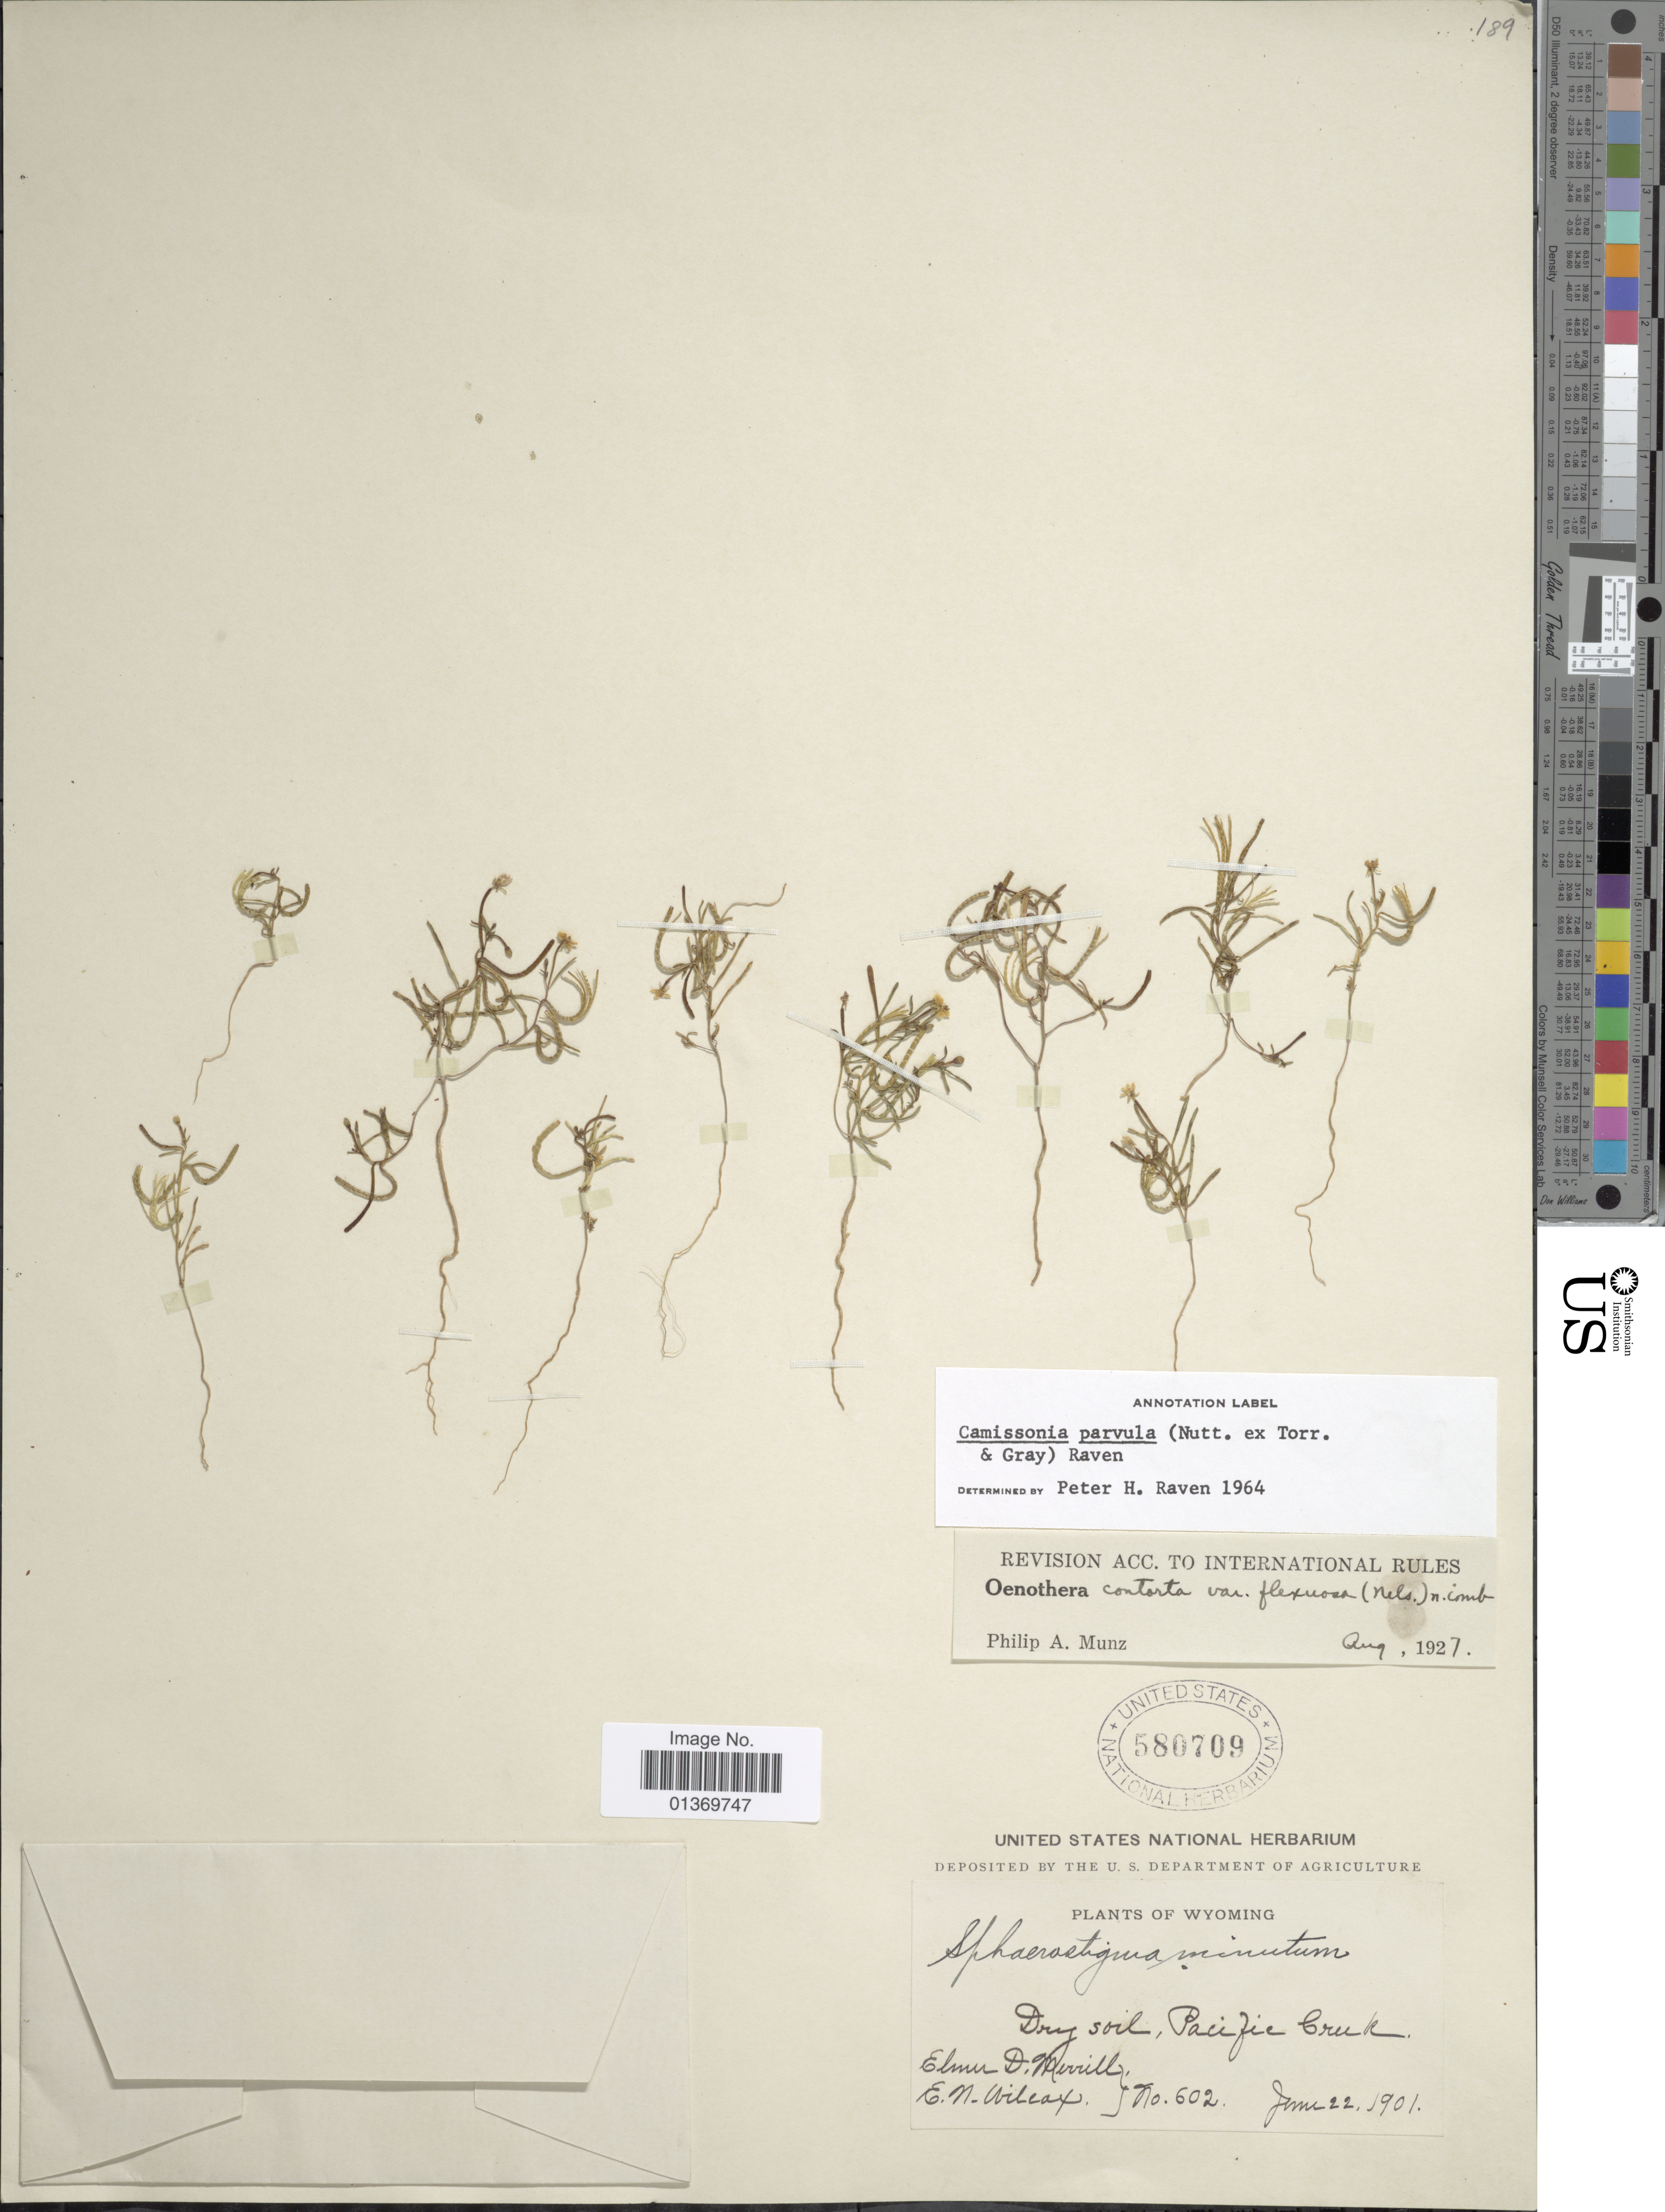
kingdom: Plantae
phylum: Tracheophyta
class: Magnoliopsida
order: Myrtales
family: Onagraceae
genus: Camissonia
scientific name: Camissonia parvula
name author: (Nutt. ex Torr. &) P.H. Raven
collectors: E. D. Merrill & E. Wilcox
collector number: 602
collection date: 1901-06-22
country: United States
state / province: Wyoming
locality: Pacific Creek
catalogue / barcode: US 580709